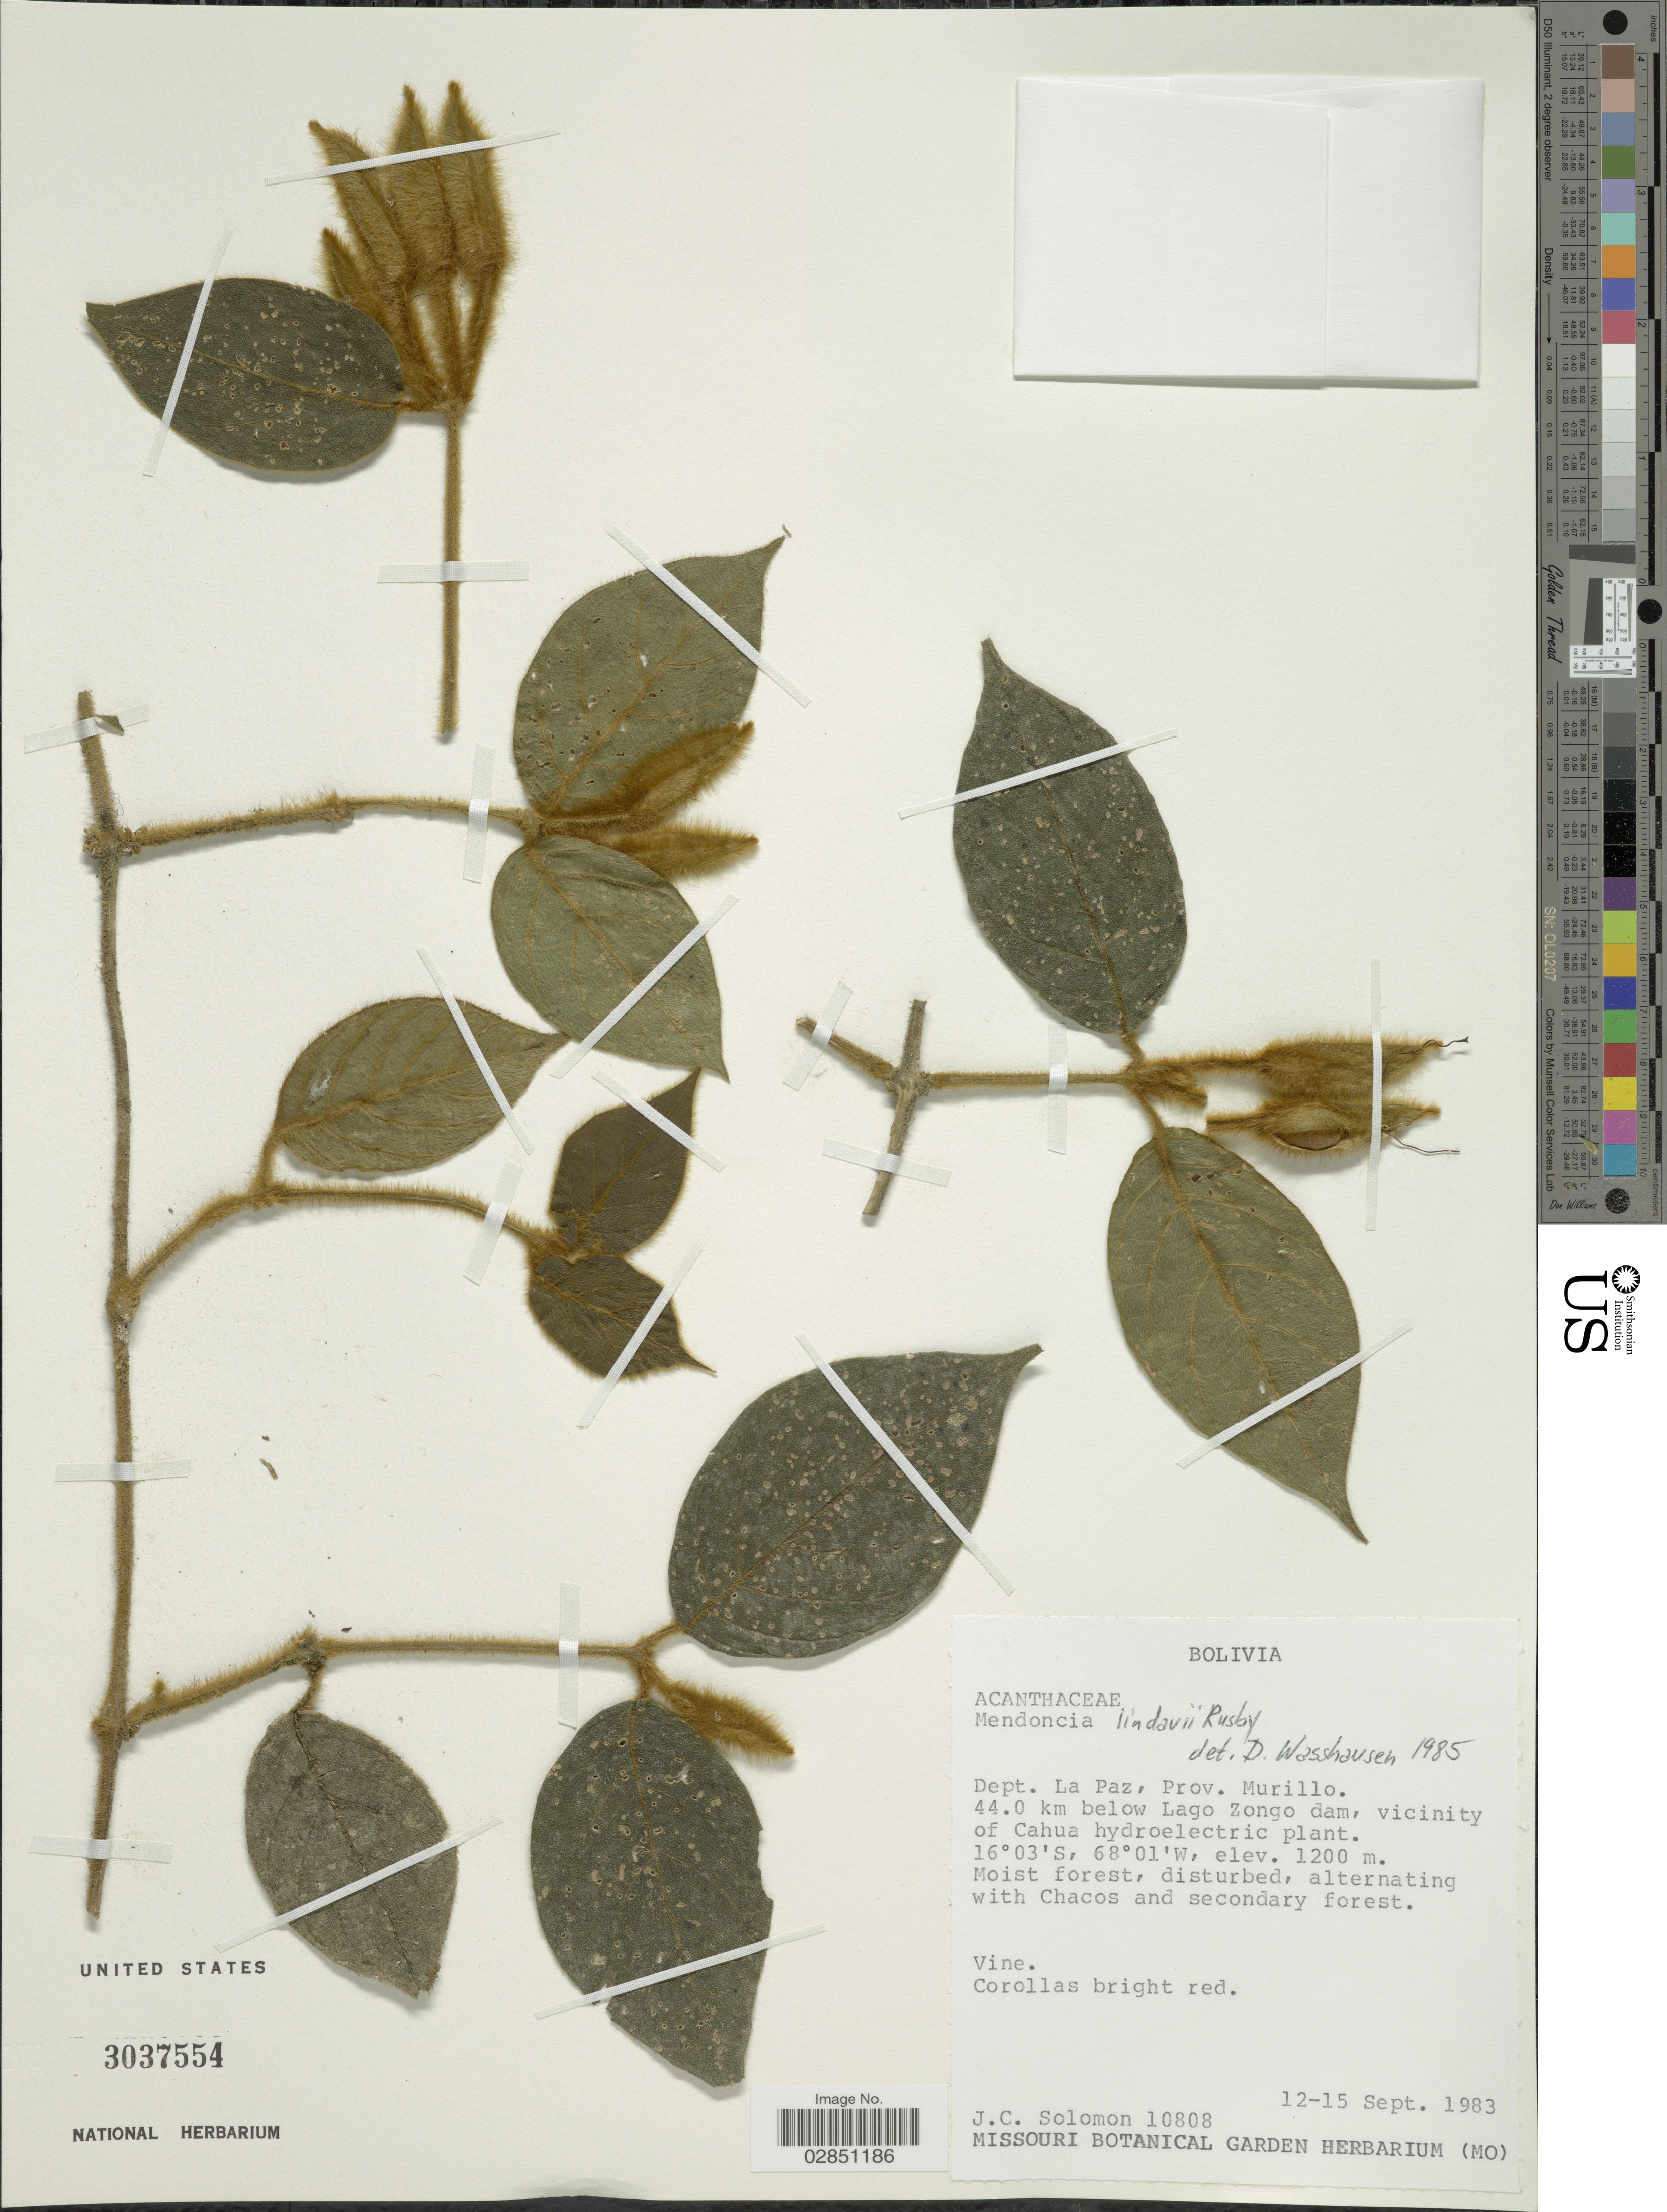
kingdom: Plantae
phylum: Tracheophyta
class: Magnoliopsida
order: Lamiales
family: Acanthaceae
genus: Mendoncia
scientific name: Mendoncia lindavii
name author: Rusby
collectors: J. C. Solomon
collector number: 10808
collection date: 1983-09-12/1983-09-15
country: Bolivia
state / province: La Paz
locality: Dept. La Paz, Prov. Murillo. 44.0 km below Lago Zongo dam, vicinity of Cahua hydroelectric plant.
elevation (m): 1200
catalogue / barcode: US 3037554